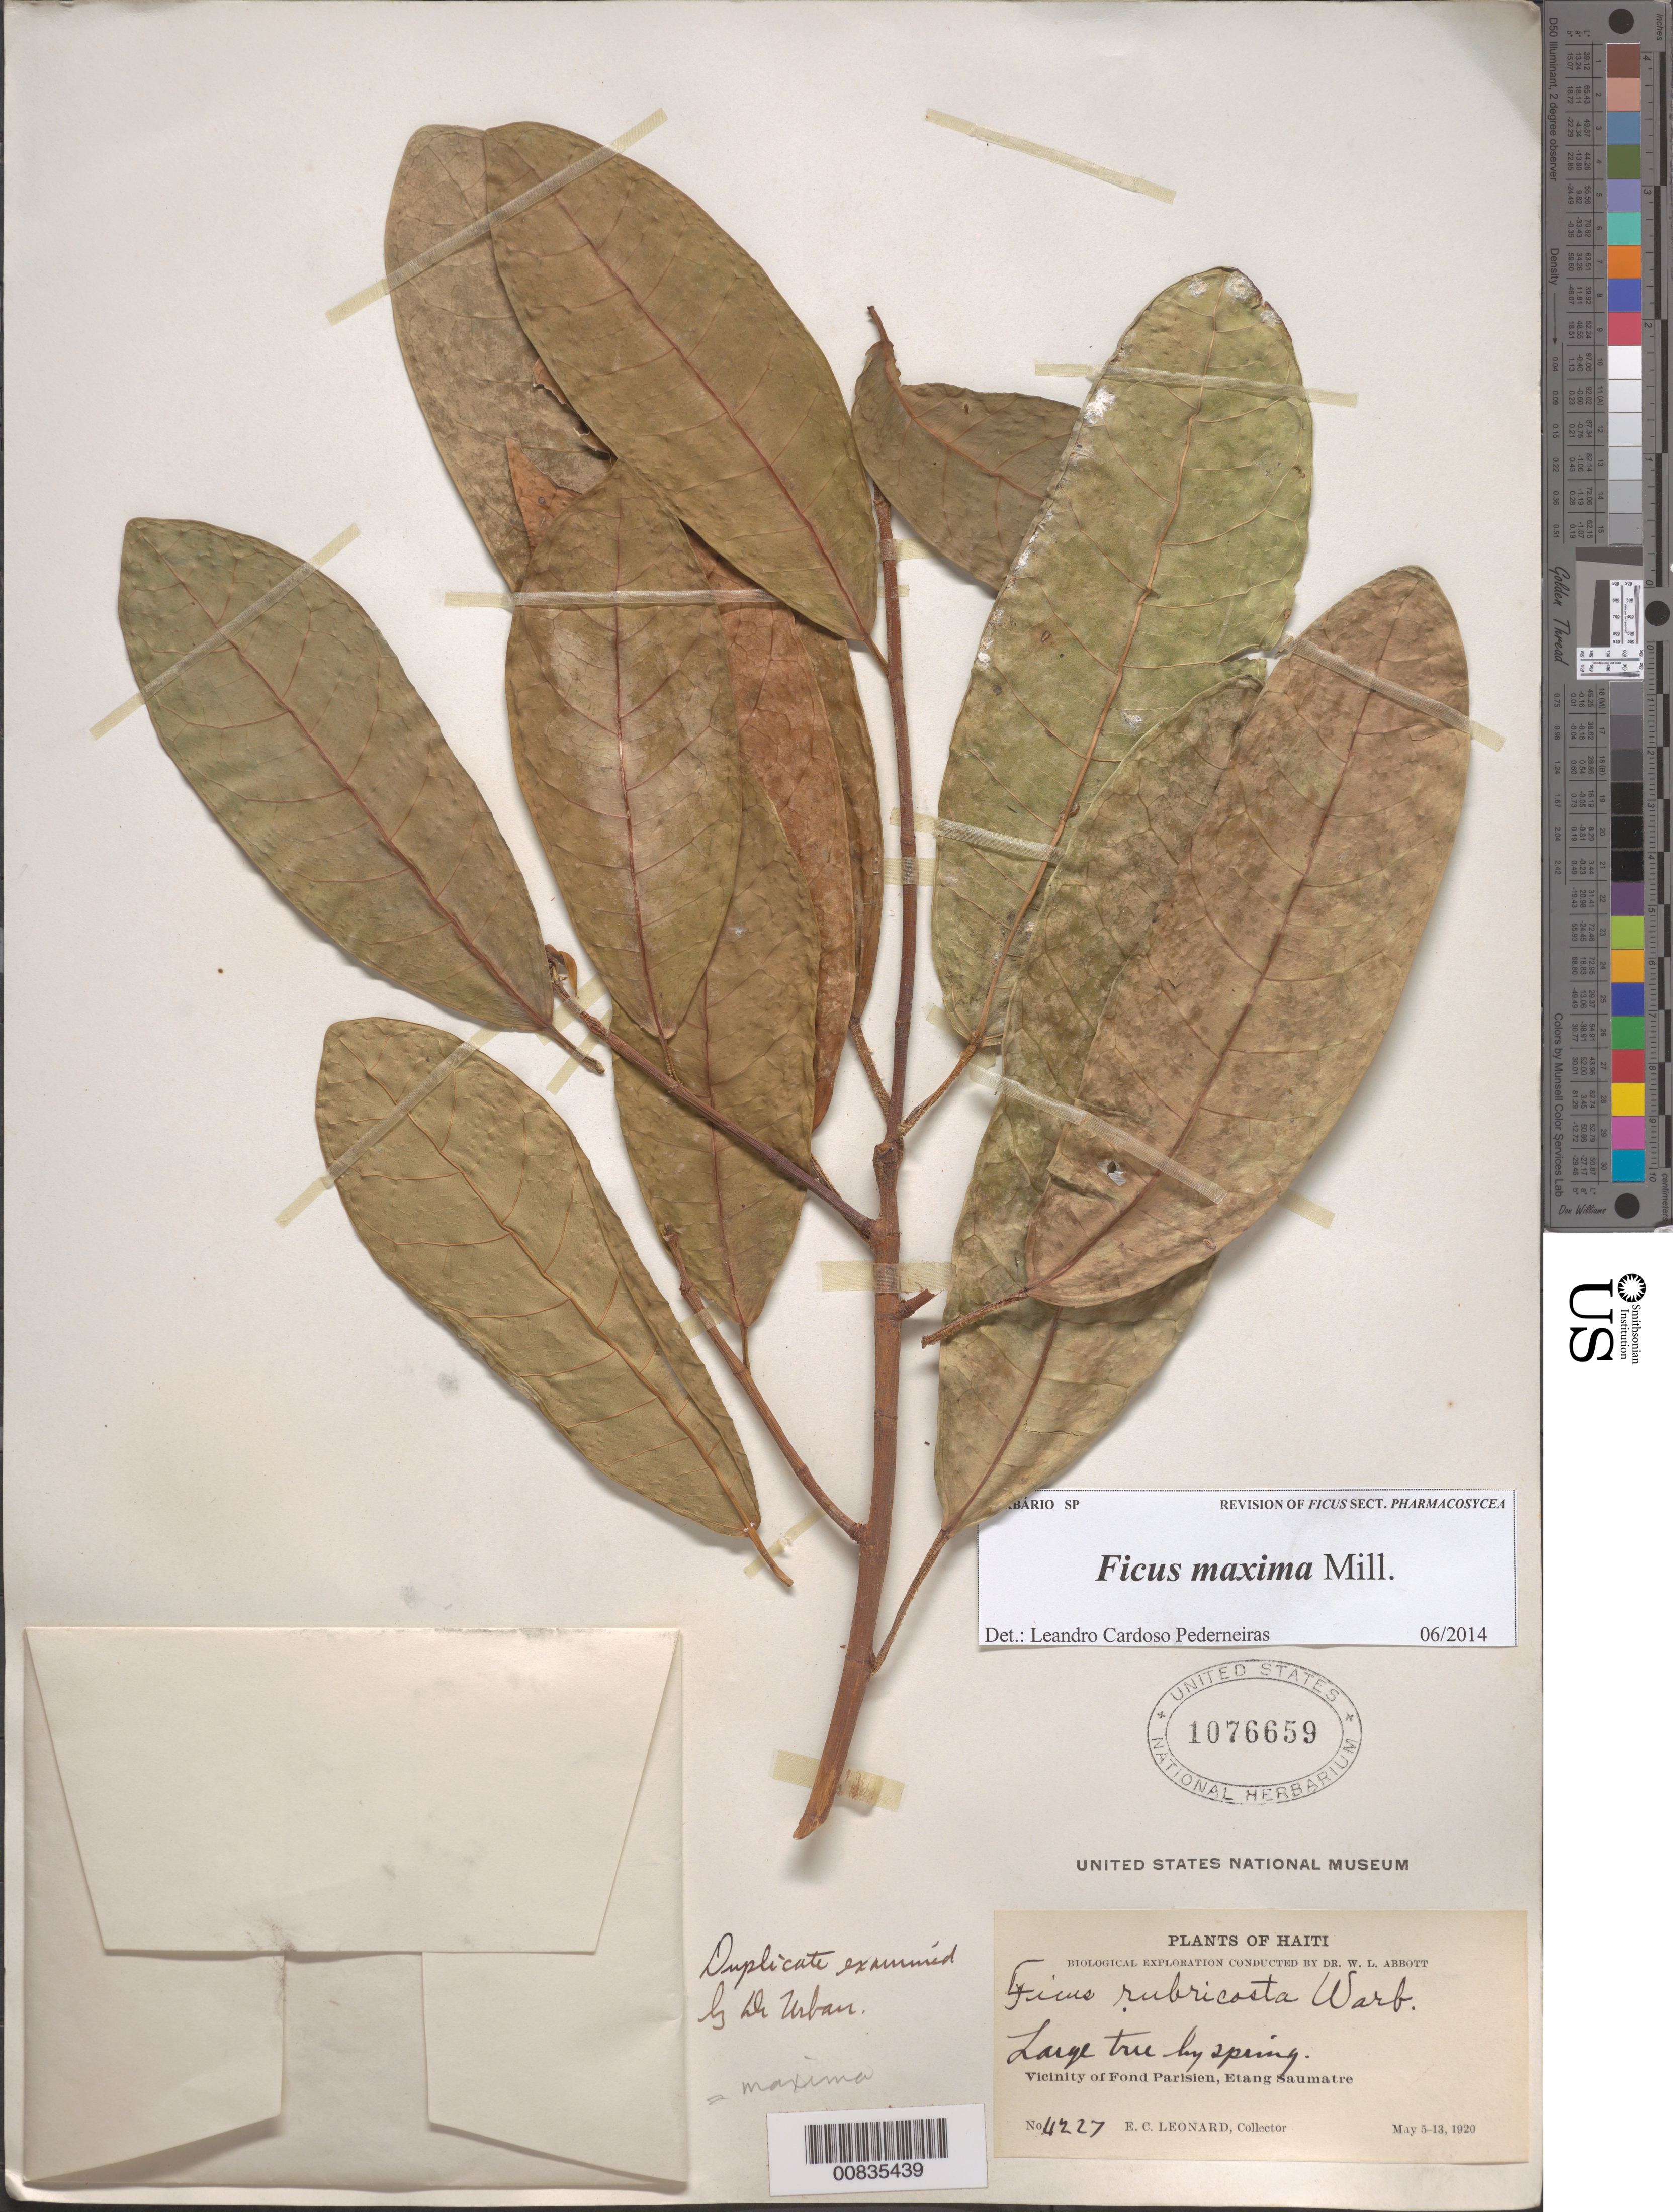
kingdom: Plantae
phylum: Tracheophyta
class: Magnoliopsida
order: Rosales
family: Moraceae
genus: Ficus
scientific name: Ficus maxima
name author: Mill.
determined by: Cardoso Pederneiras, L.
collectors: E. C. Leonard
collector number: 4227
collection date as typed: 05 May 1920 to 13 May 1920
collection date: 1920-05-05/1920-05-13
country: Haiti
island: Hispaniola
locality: Vicinity of Fond Parisien, Etang Saumatre.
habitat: By spring.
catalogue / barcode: US 1076659